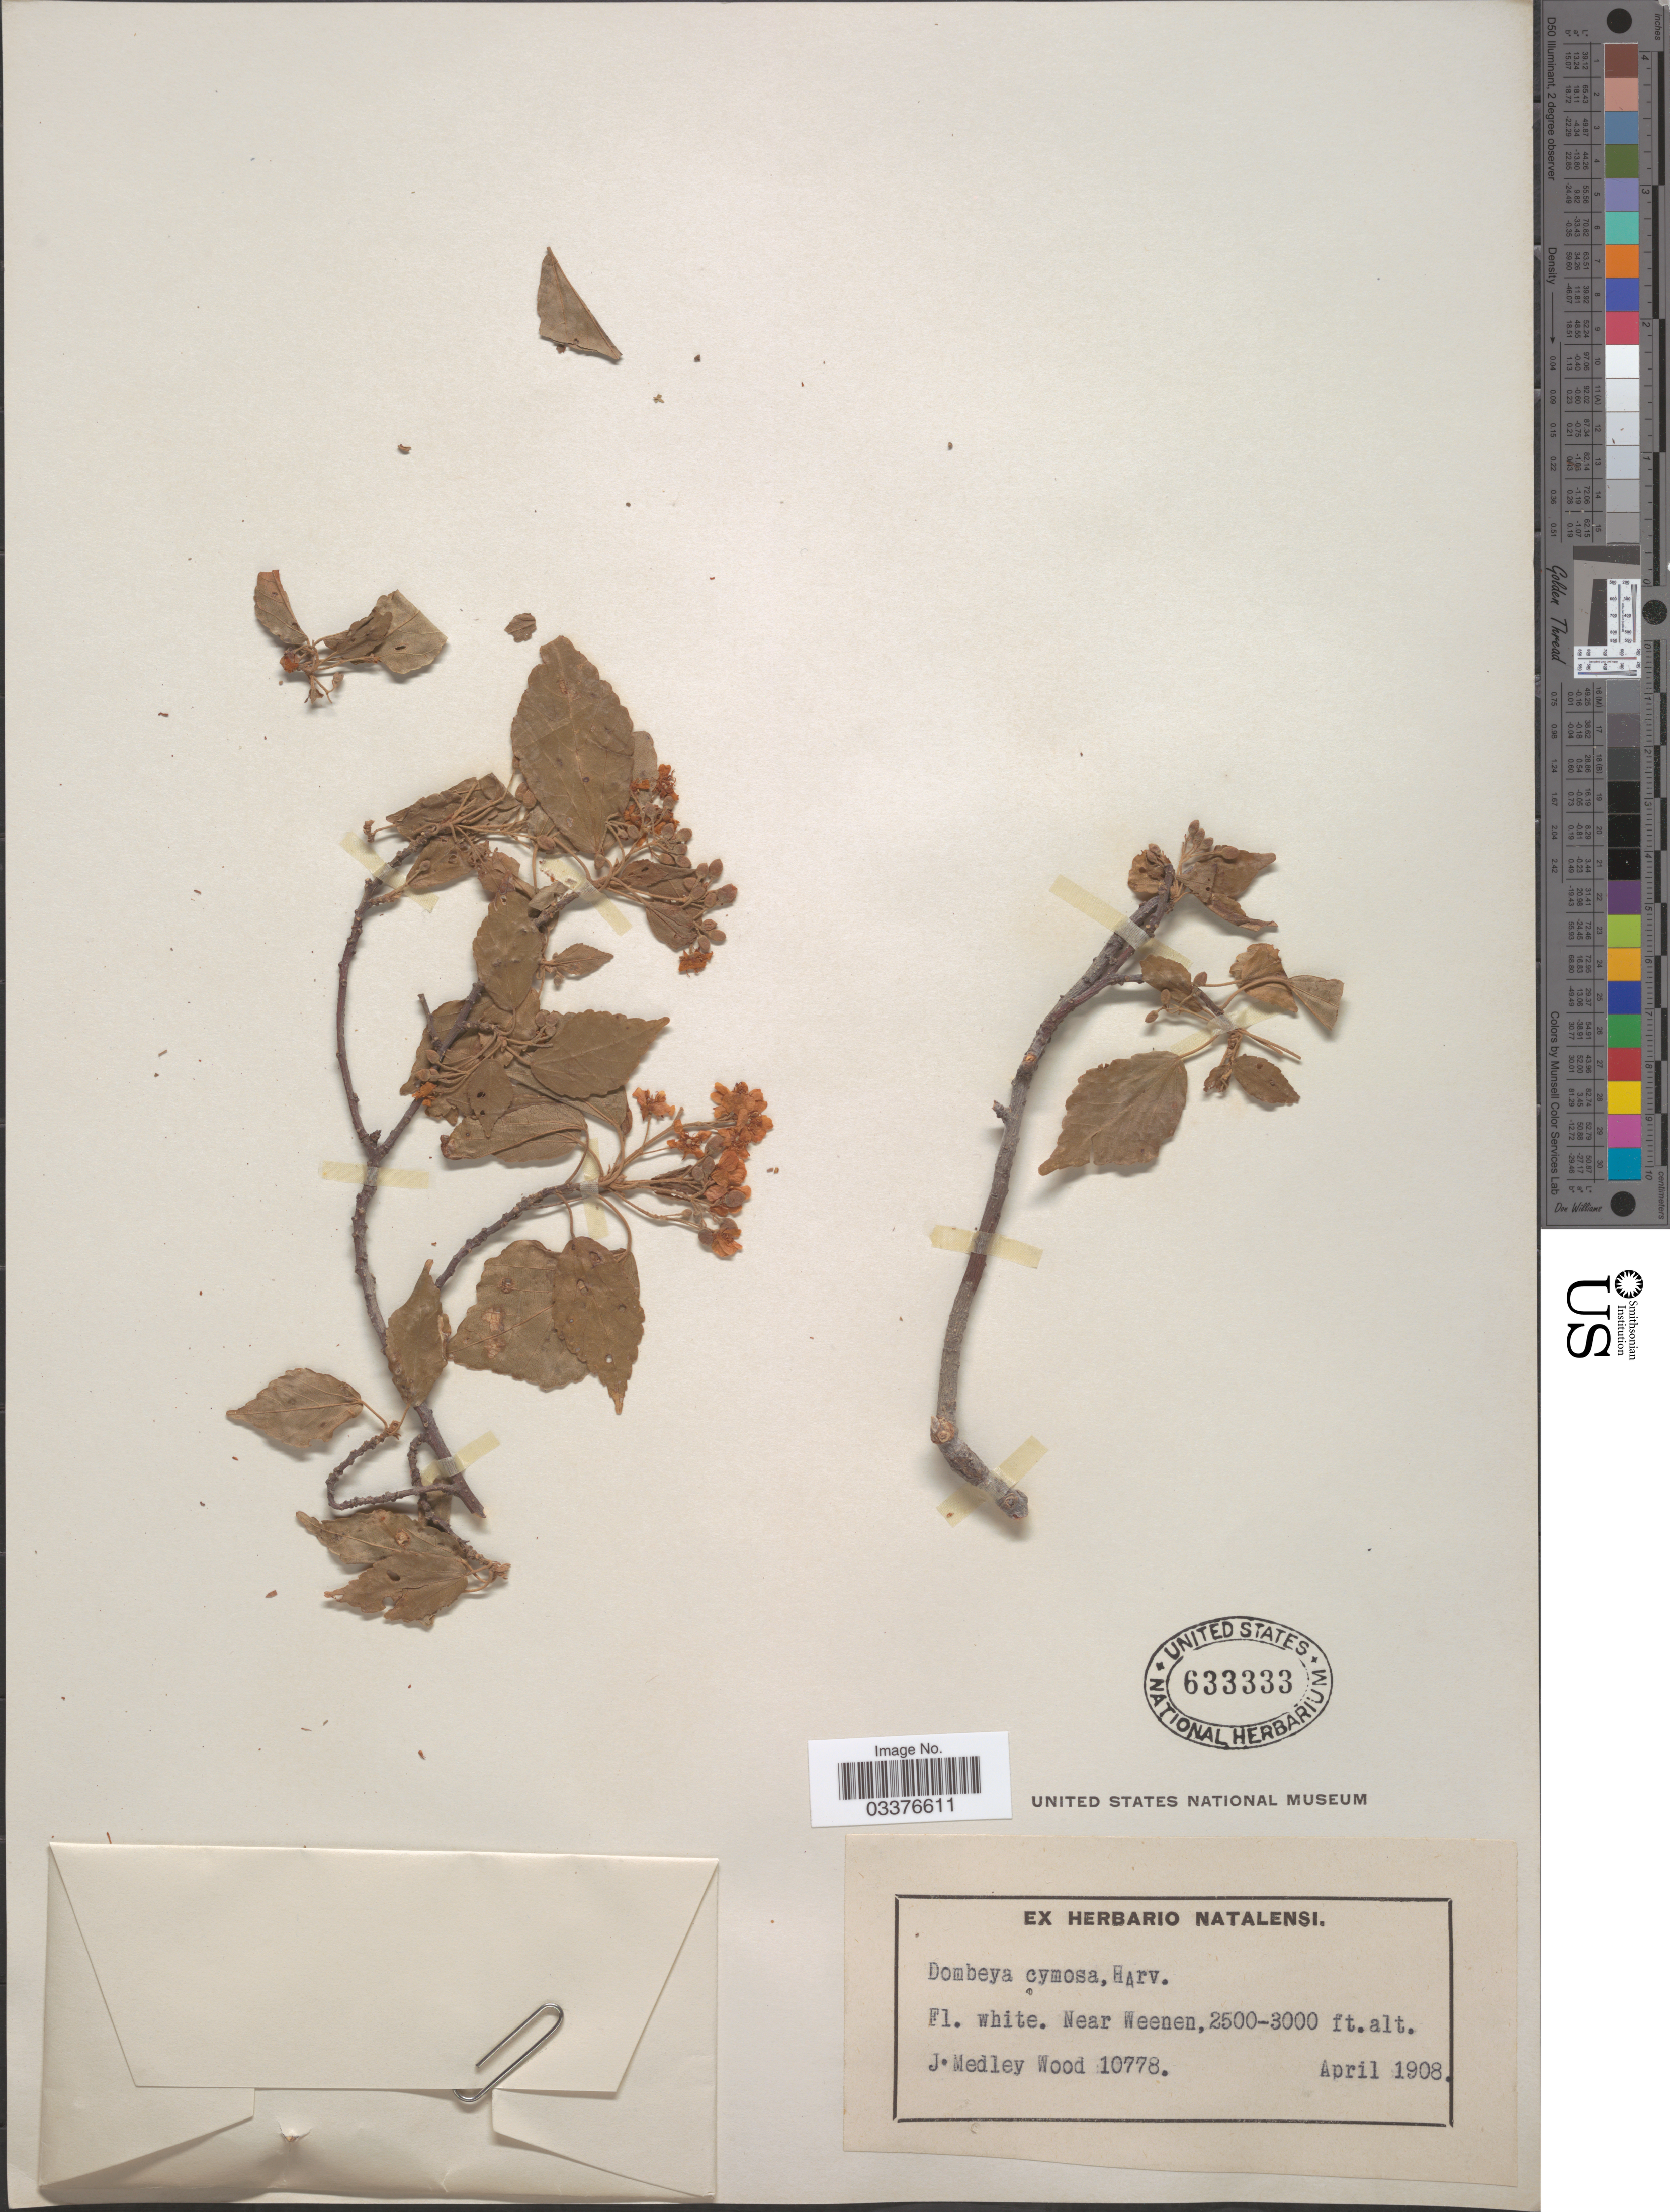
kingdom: Plantae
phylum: Tracheophyta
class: Magnoliopsida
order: Malvales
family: Malvaceae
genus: Dombeya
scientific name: Dombeya cymosa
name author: Harv.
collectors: J. Medley Wood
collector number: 10778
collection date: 1908-04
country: South Africa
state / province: KwaZulu-Natal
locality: Near Weenen.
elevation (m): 762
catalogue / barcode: US 633333